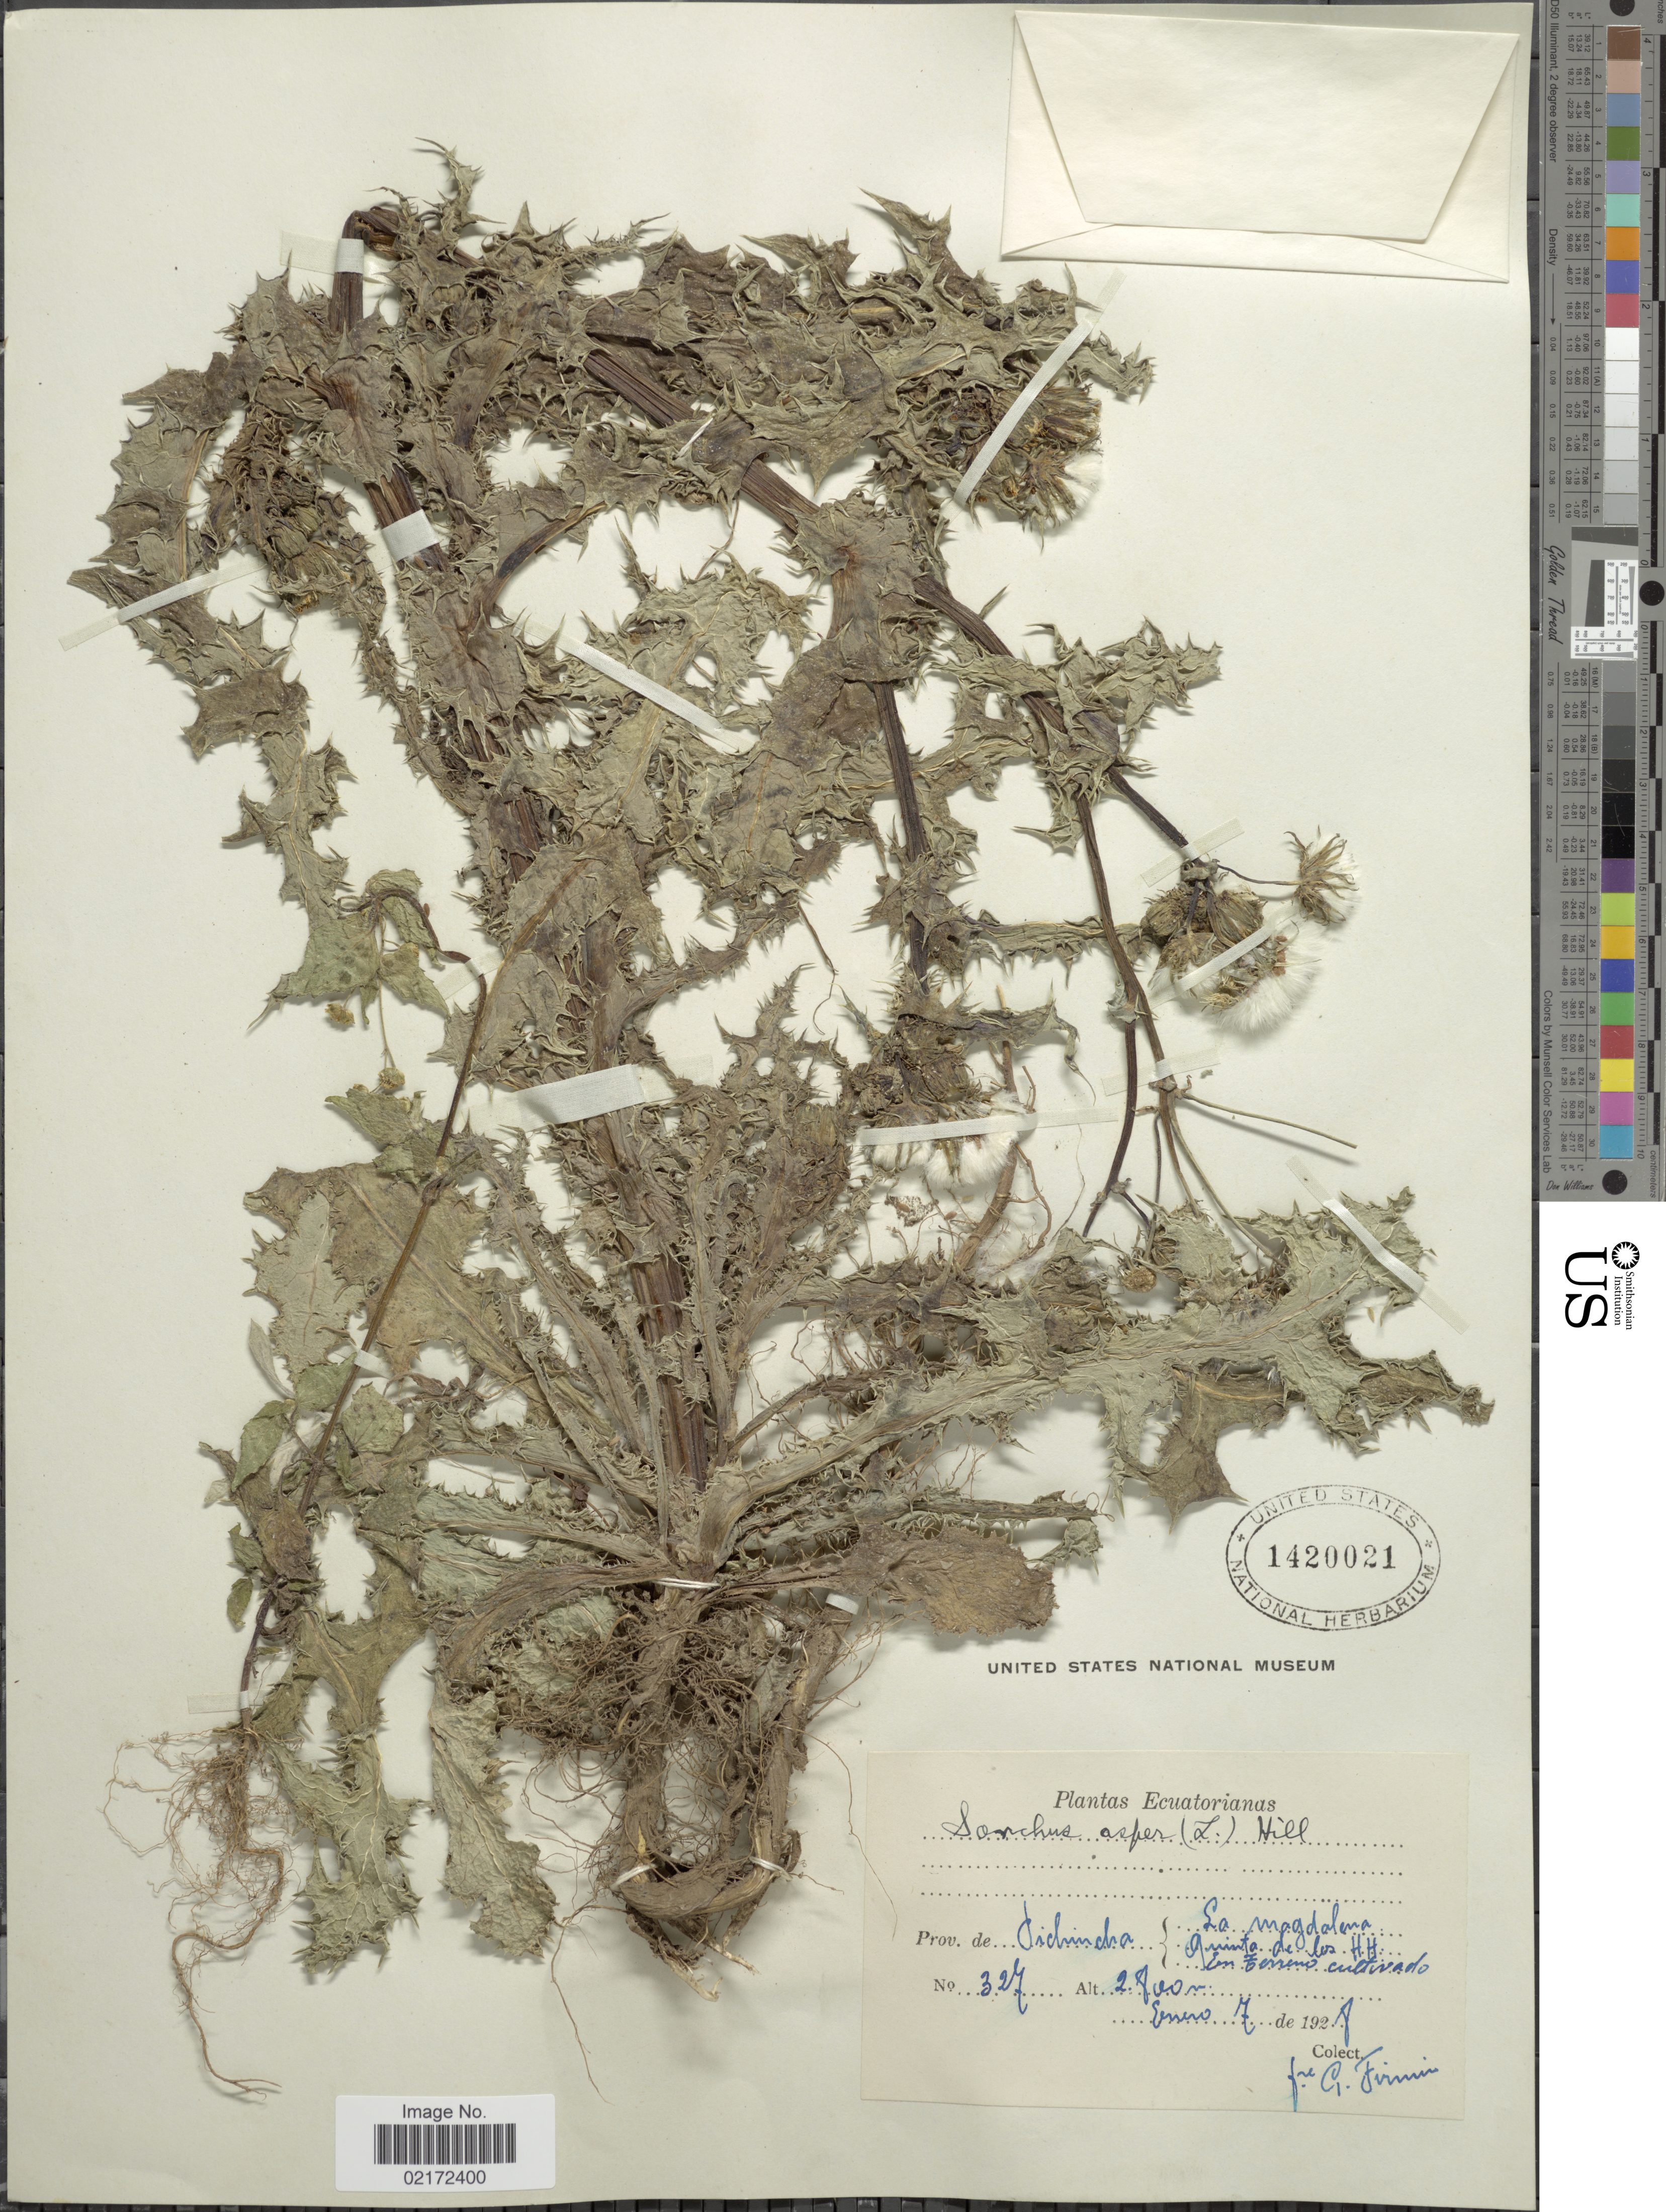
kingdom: Plantae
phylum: Tracheophyta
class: Magnoliopsida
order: Asterales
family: Asteraceae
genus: Sonchus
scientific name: Sonchus asper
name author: (L.) Hill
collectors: F. Firmin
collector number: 327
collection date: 1928-01-07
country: Ecuador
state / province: Pichincha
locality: Prov. de Pichincha. La Magdalena, Quinta de los H.H. En Terreno cultivado.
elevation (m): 2800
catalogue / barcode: US 1420021